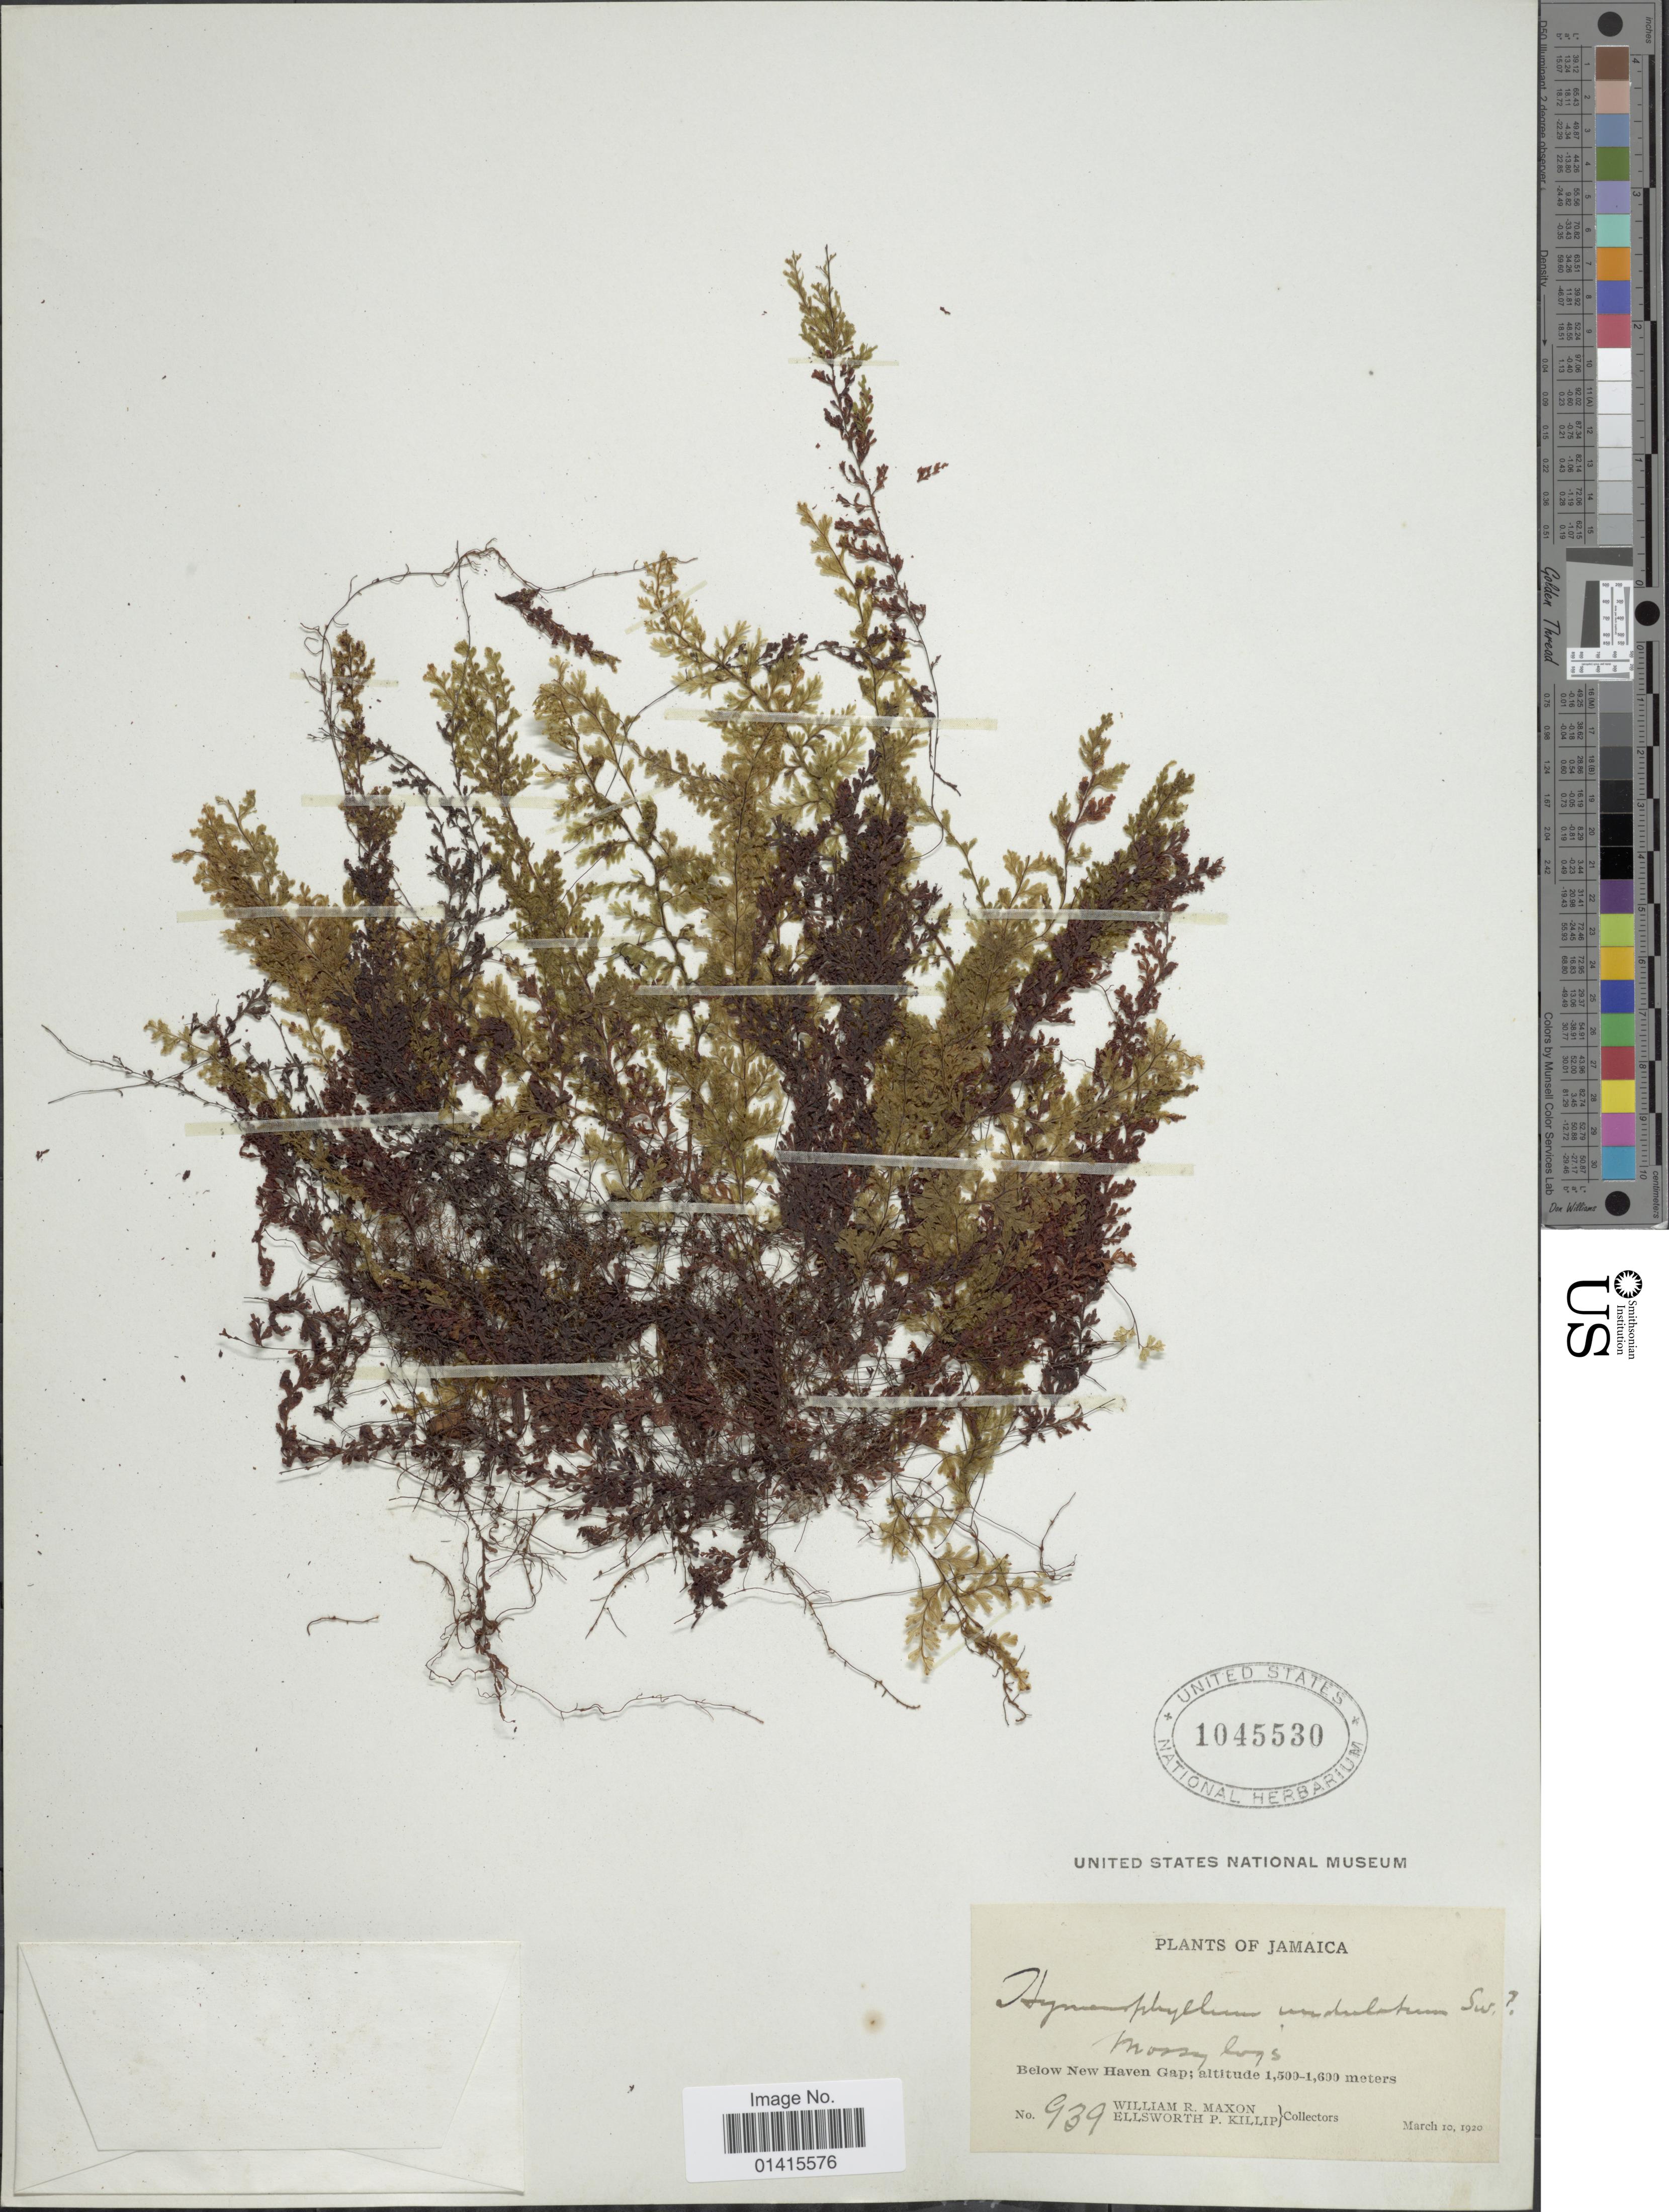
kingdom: Plantae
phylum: Tracheophyta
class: Polypodiopsida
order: Hymenophyllales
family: Hymenophyllaceae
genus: Hymenophyllum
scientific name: Hymenophyllum undulatum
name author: (Sw.) Sw.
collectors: W. R. Maxon & E. P. Killip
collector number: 939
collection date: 1920-03-10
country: Jamaica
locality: Below New Haven Gap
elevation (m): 1500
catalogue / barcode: US 1045530